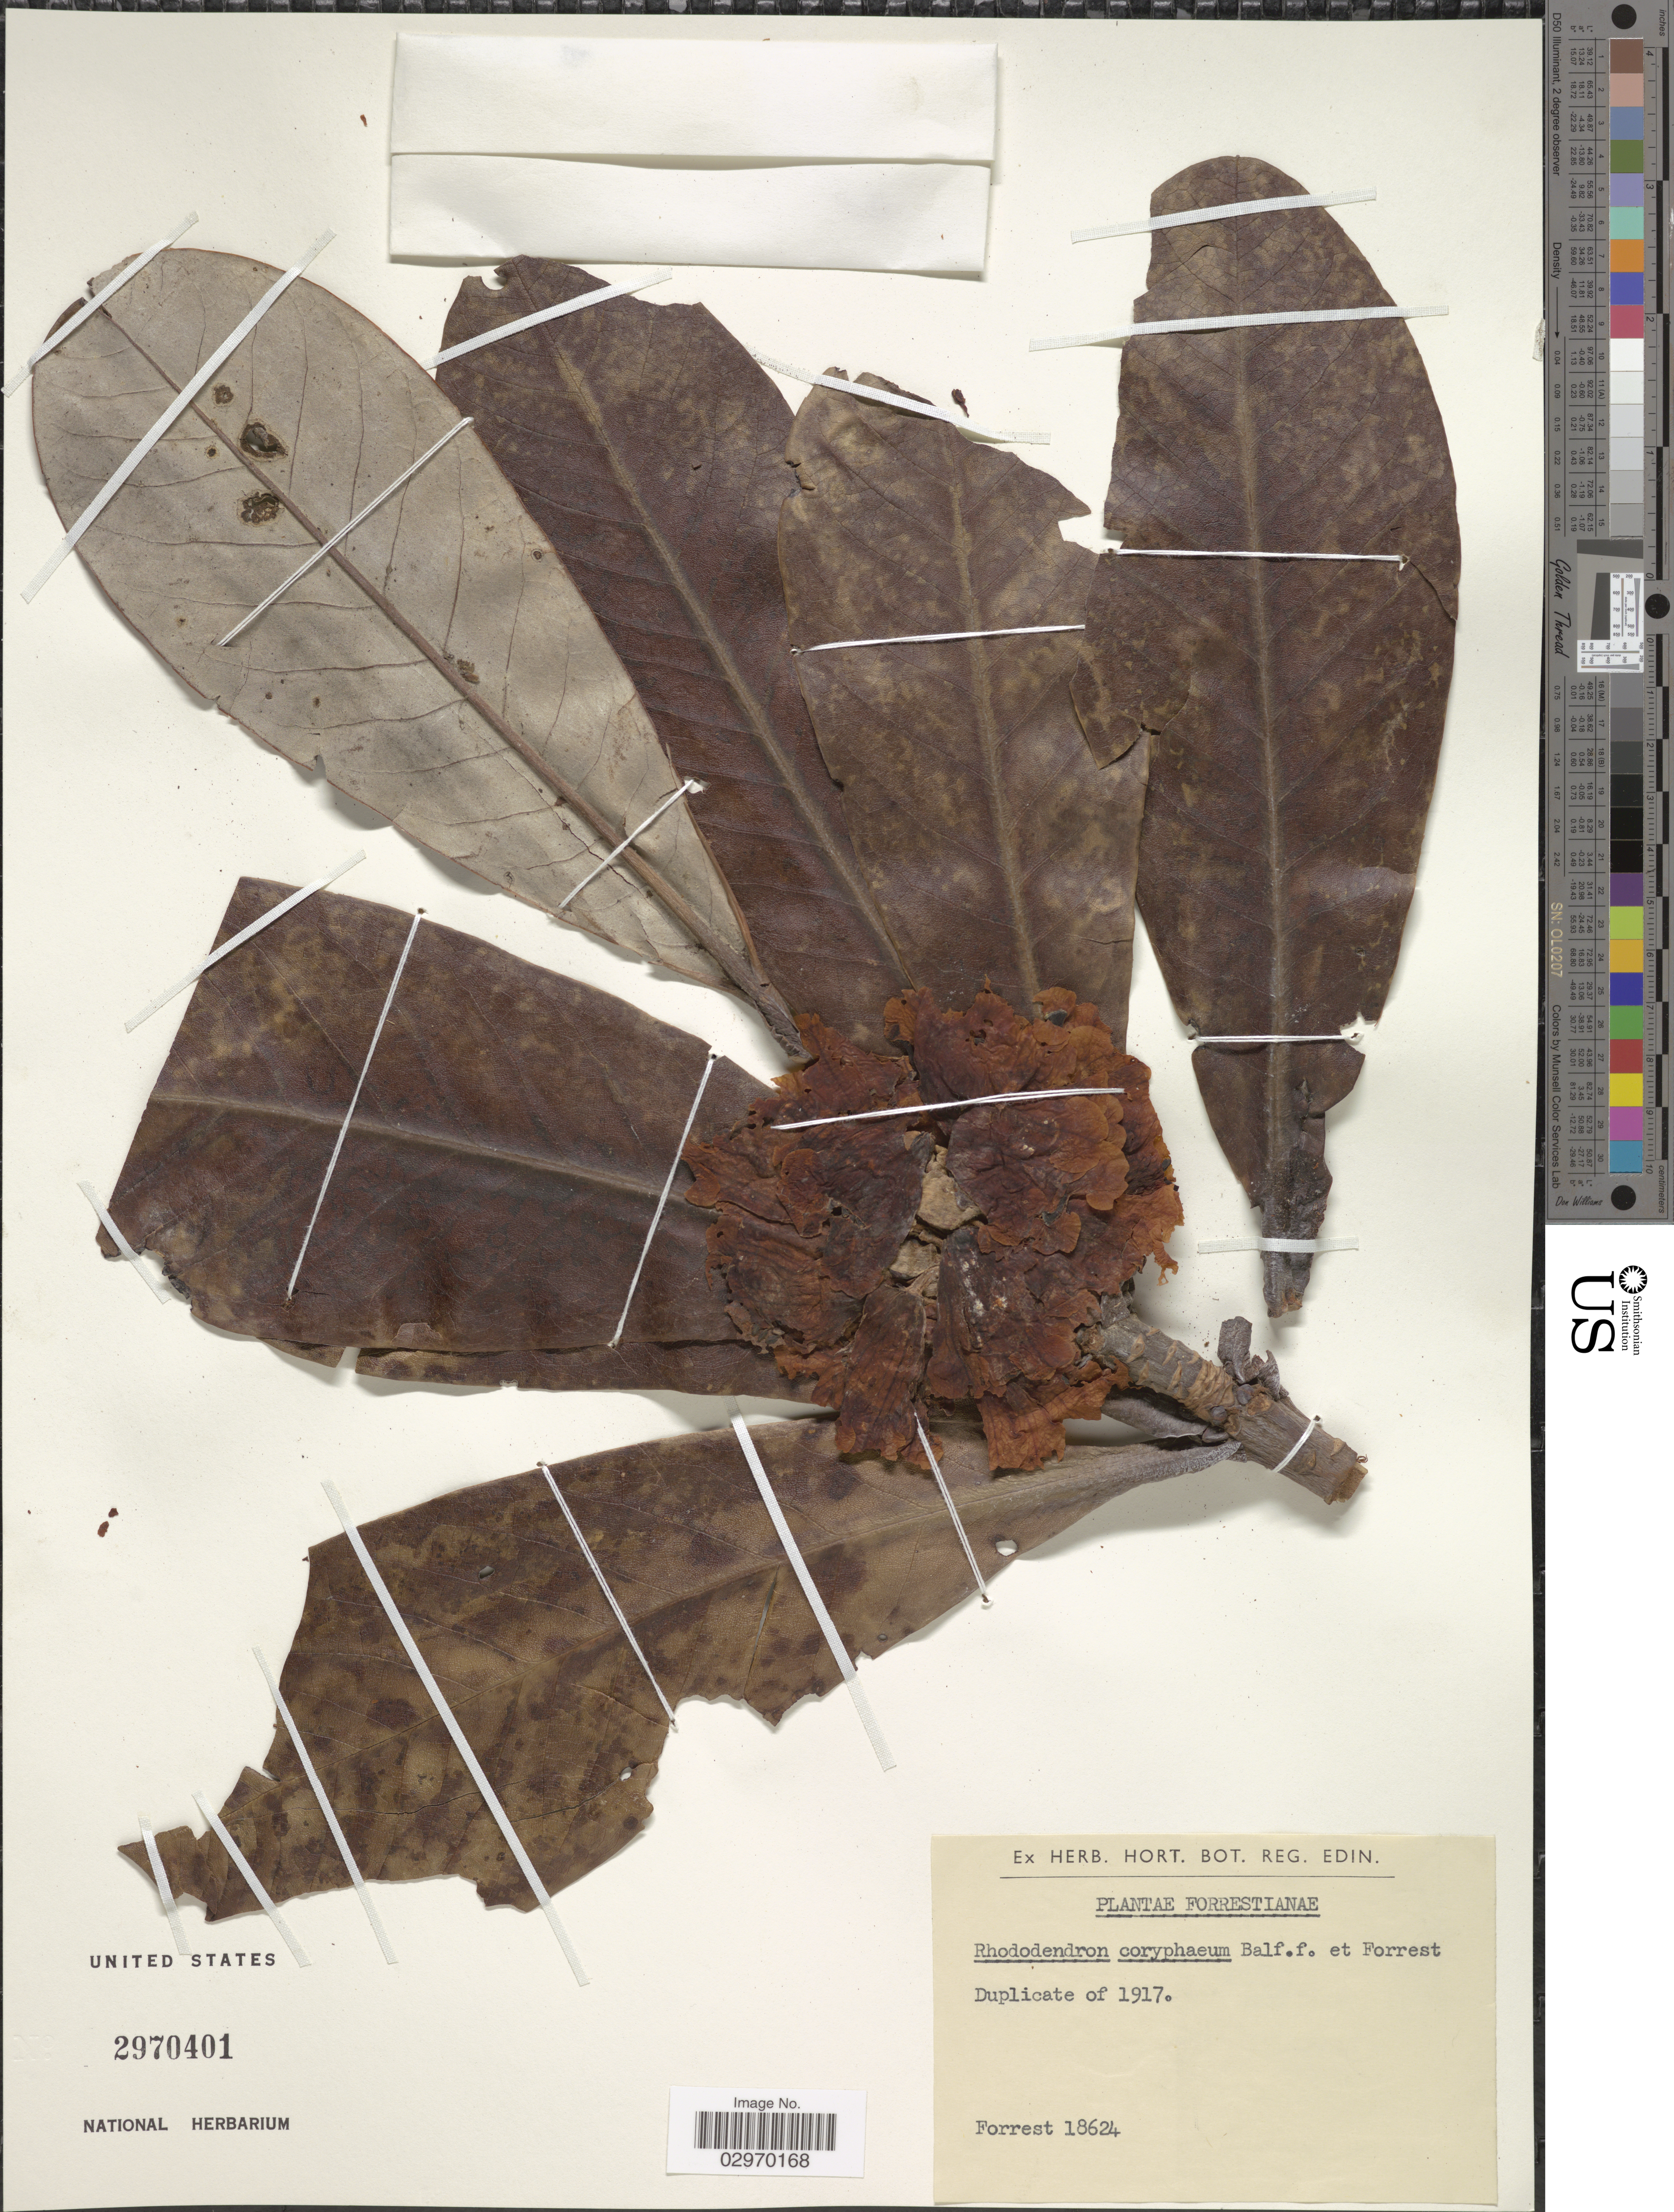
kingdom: Plantae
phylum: Tracheophyta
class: Magnoliopsida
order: Ericales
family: Ericaceae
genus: Rhododendron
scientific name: Rhododendron coryphaeum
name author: Balf. f. & Forrest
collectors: -. Forrest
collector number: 18624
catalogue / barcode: US 2970401